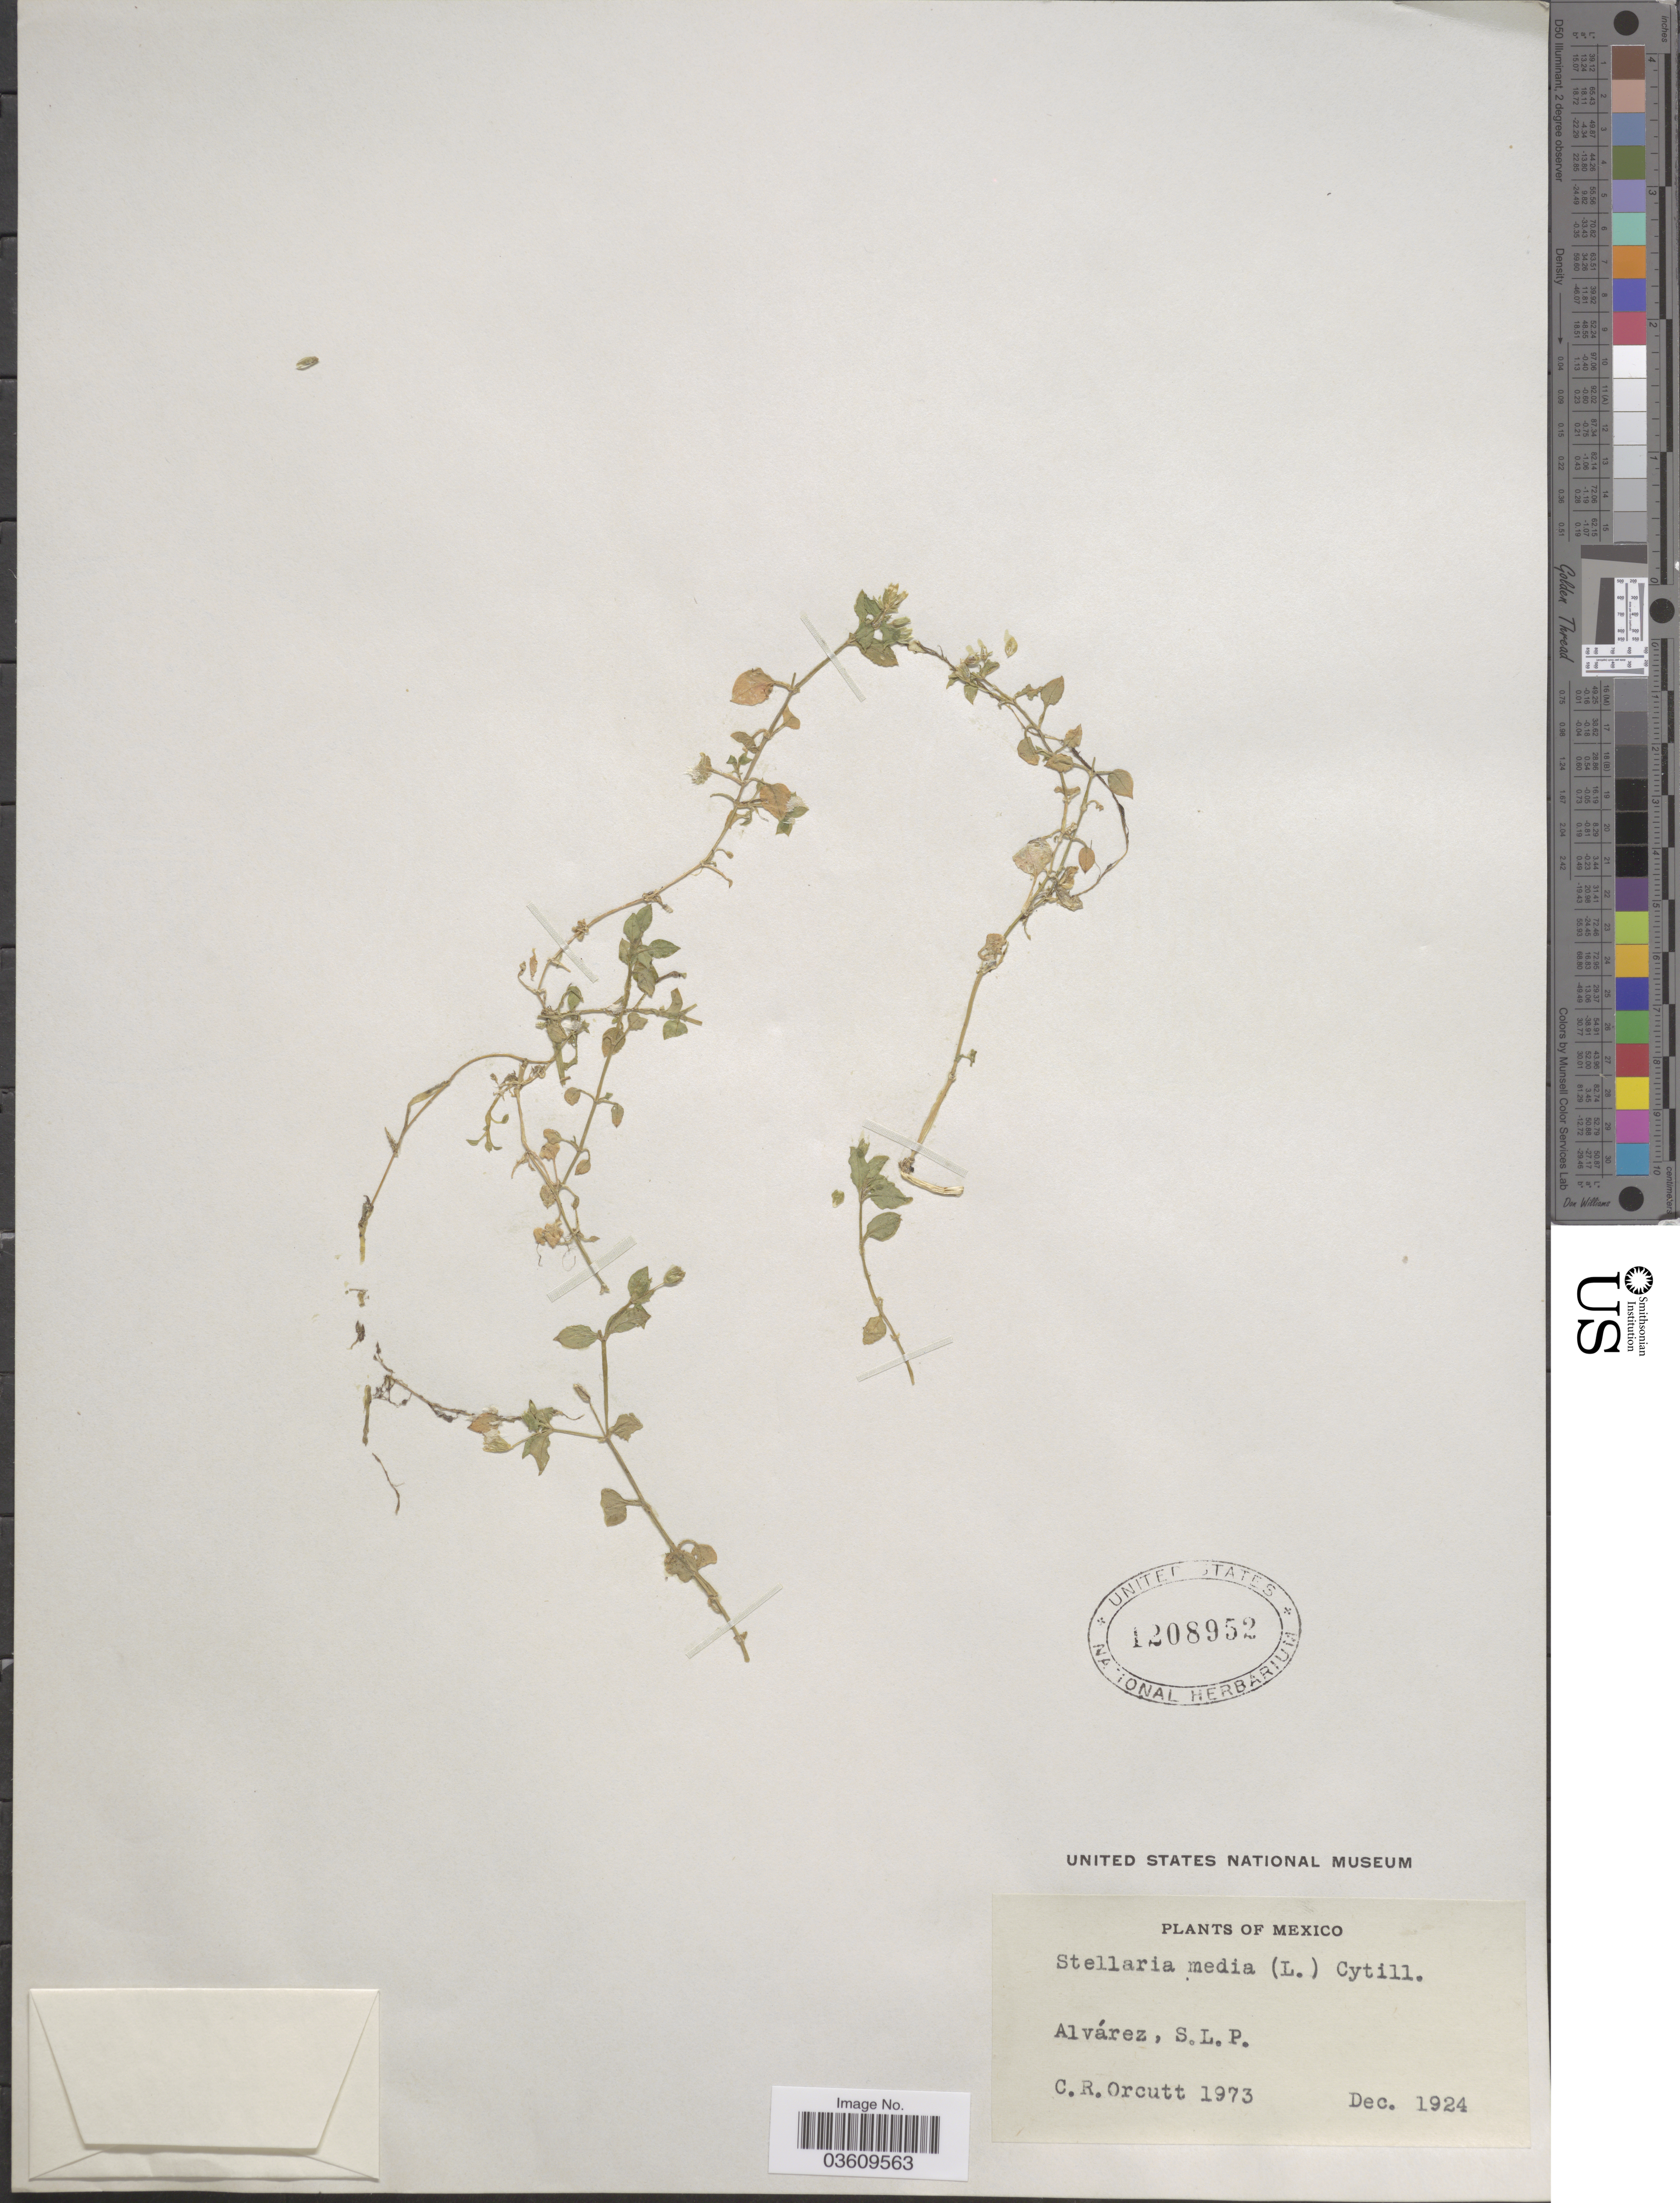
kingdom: Plantae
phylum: Tracheophyta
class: Magnoliopsida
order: Caryophyllales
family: Caryophyllaceae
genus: Stellaria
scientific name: Stellaria media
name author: (L.) Vill.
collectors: C. R. Orcutt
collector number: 1973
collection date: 1924-12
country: Mexico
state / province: San Luis Potosí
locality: Alvárez.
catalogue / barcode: US 1208952